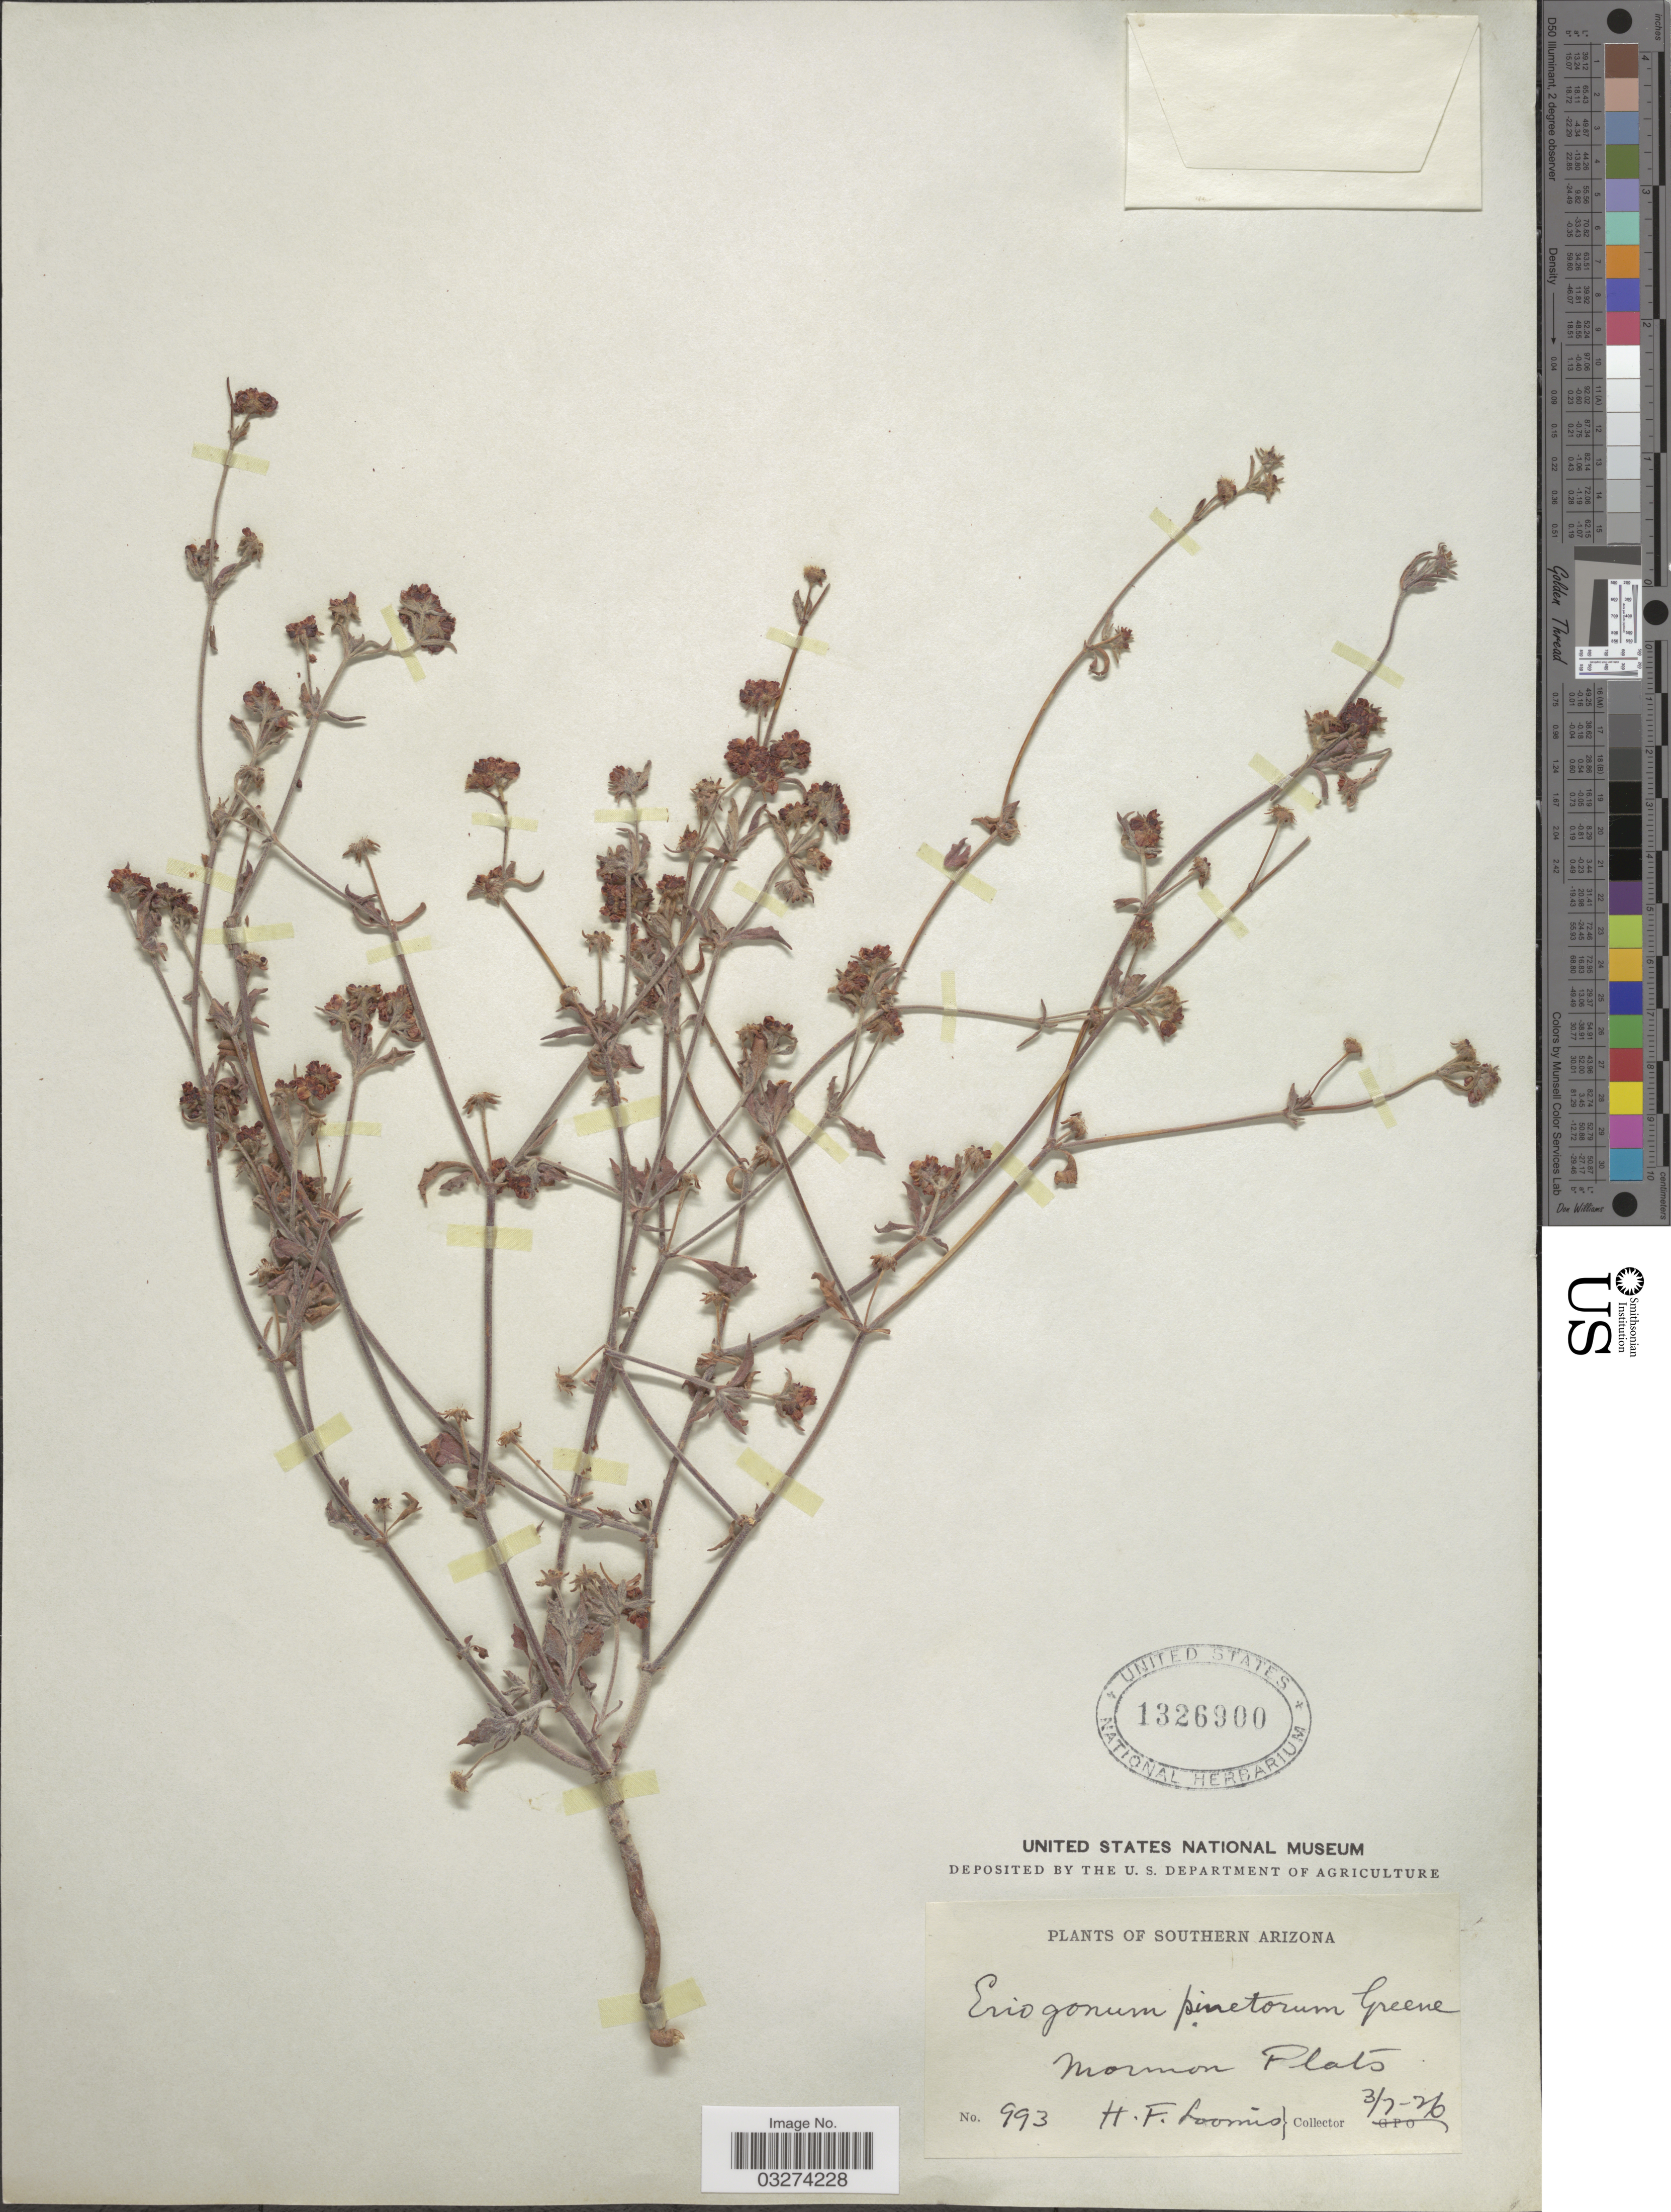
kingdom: Plantae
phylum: Tracheophyta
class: Magnoliopsida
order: Caryophyllales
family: Polygonaceae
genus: Eriogonum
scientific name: Eriogonum abertianum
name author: Torr.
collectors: H. F. Loomis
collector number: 993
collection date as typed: Transcribed d/m/y: 7/3/26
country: United States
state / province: Arizona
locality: Southern Arizona. Mormon Flats.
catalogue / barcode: US 1326900